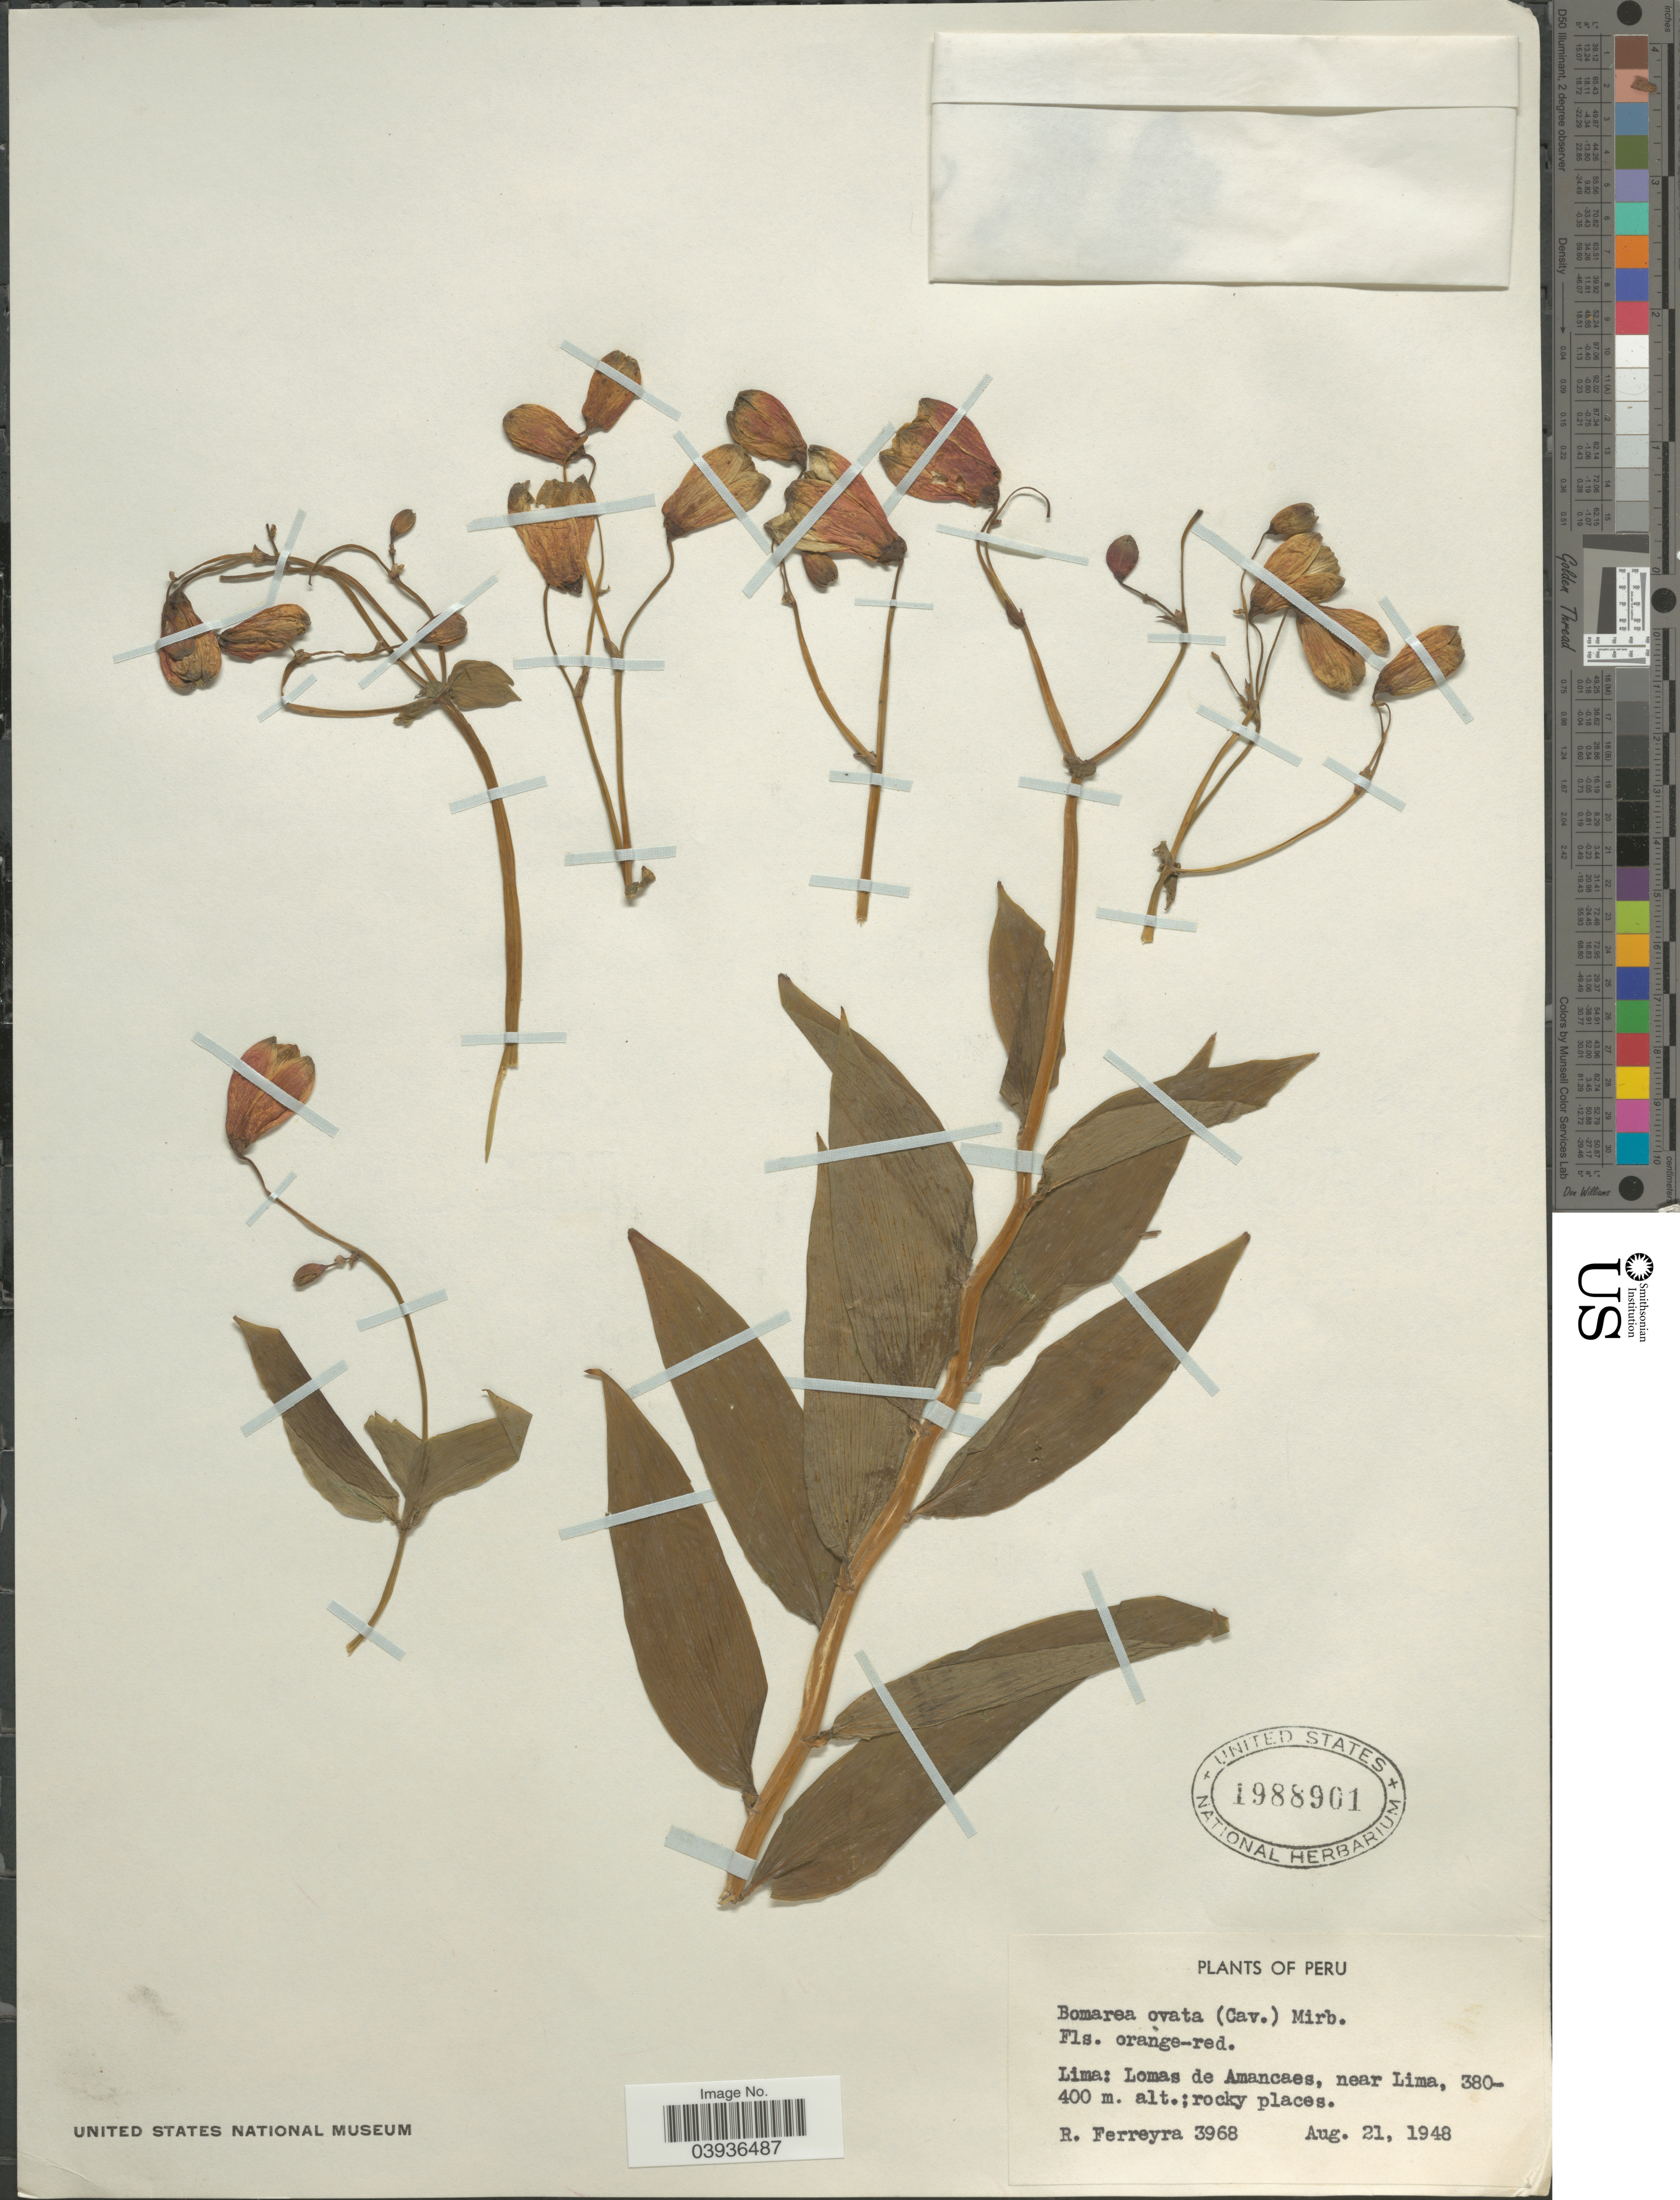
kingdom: Plantae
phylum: Tracheophyta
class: Liliopsida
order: Liliales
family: Alstroemeriaceae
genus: Bomarea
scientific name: Bomarea ovata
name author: (Cav.) Mirb.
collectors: R. A. Ferreyra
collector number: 3968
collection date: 1948-08-21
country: Peru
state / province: Lima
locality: Lomas de Amancaes, near Lima.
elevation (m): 380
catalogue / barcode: US 1988901